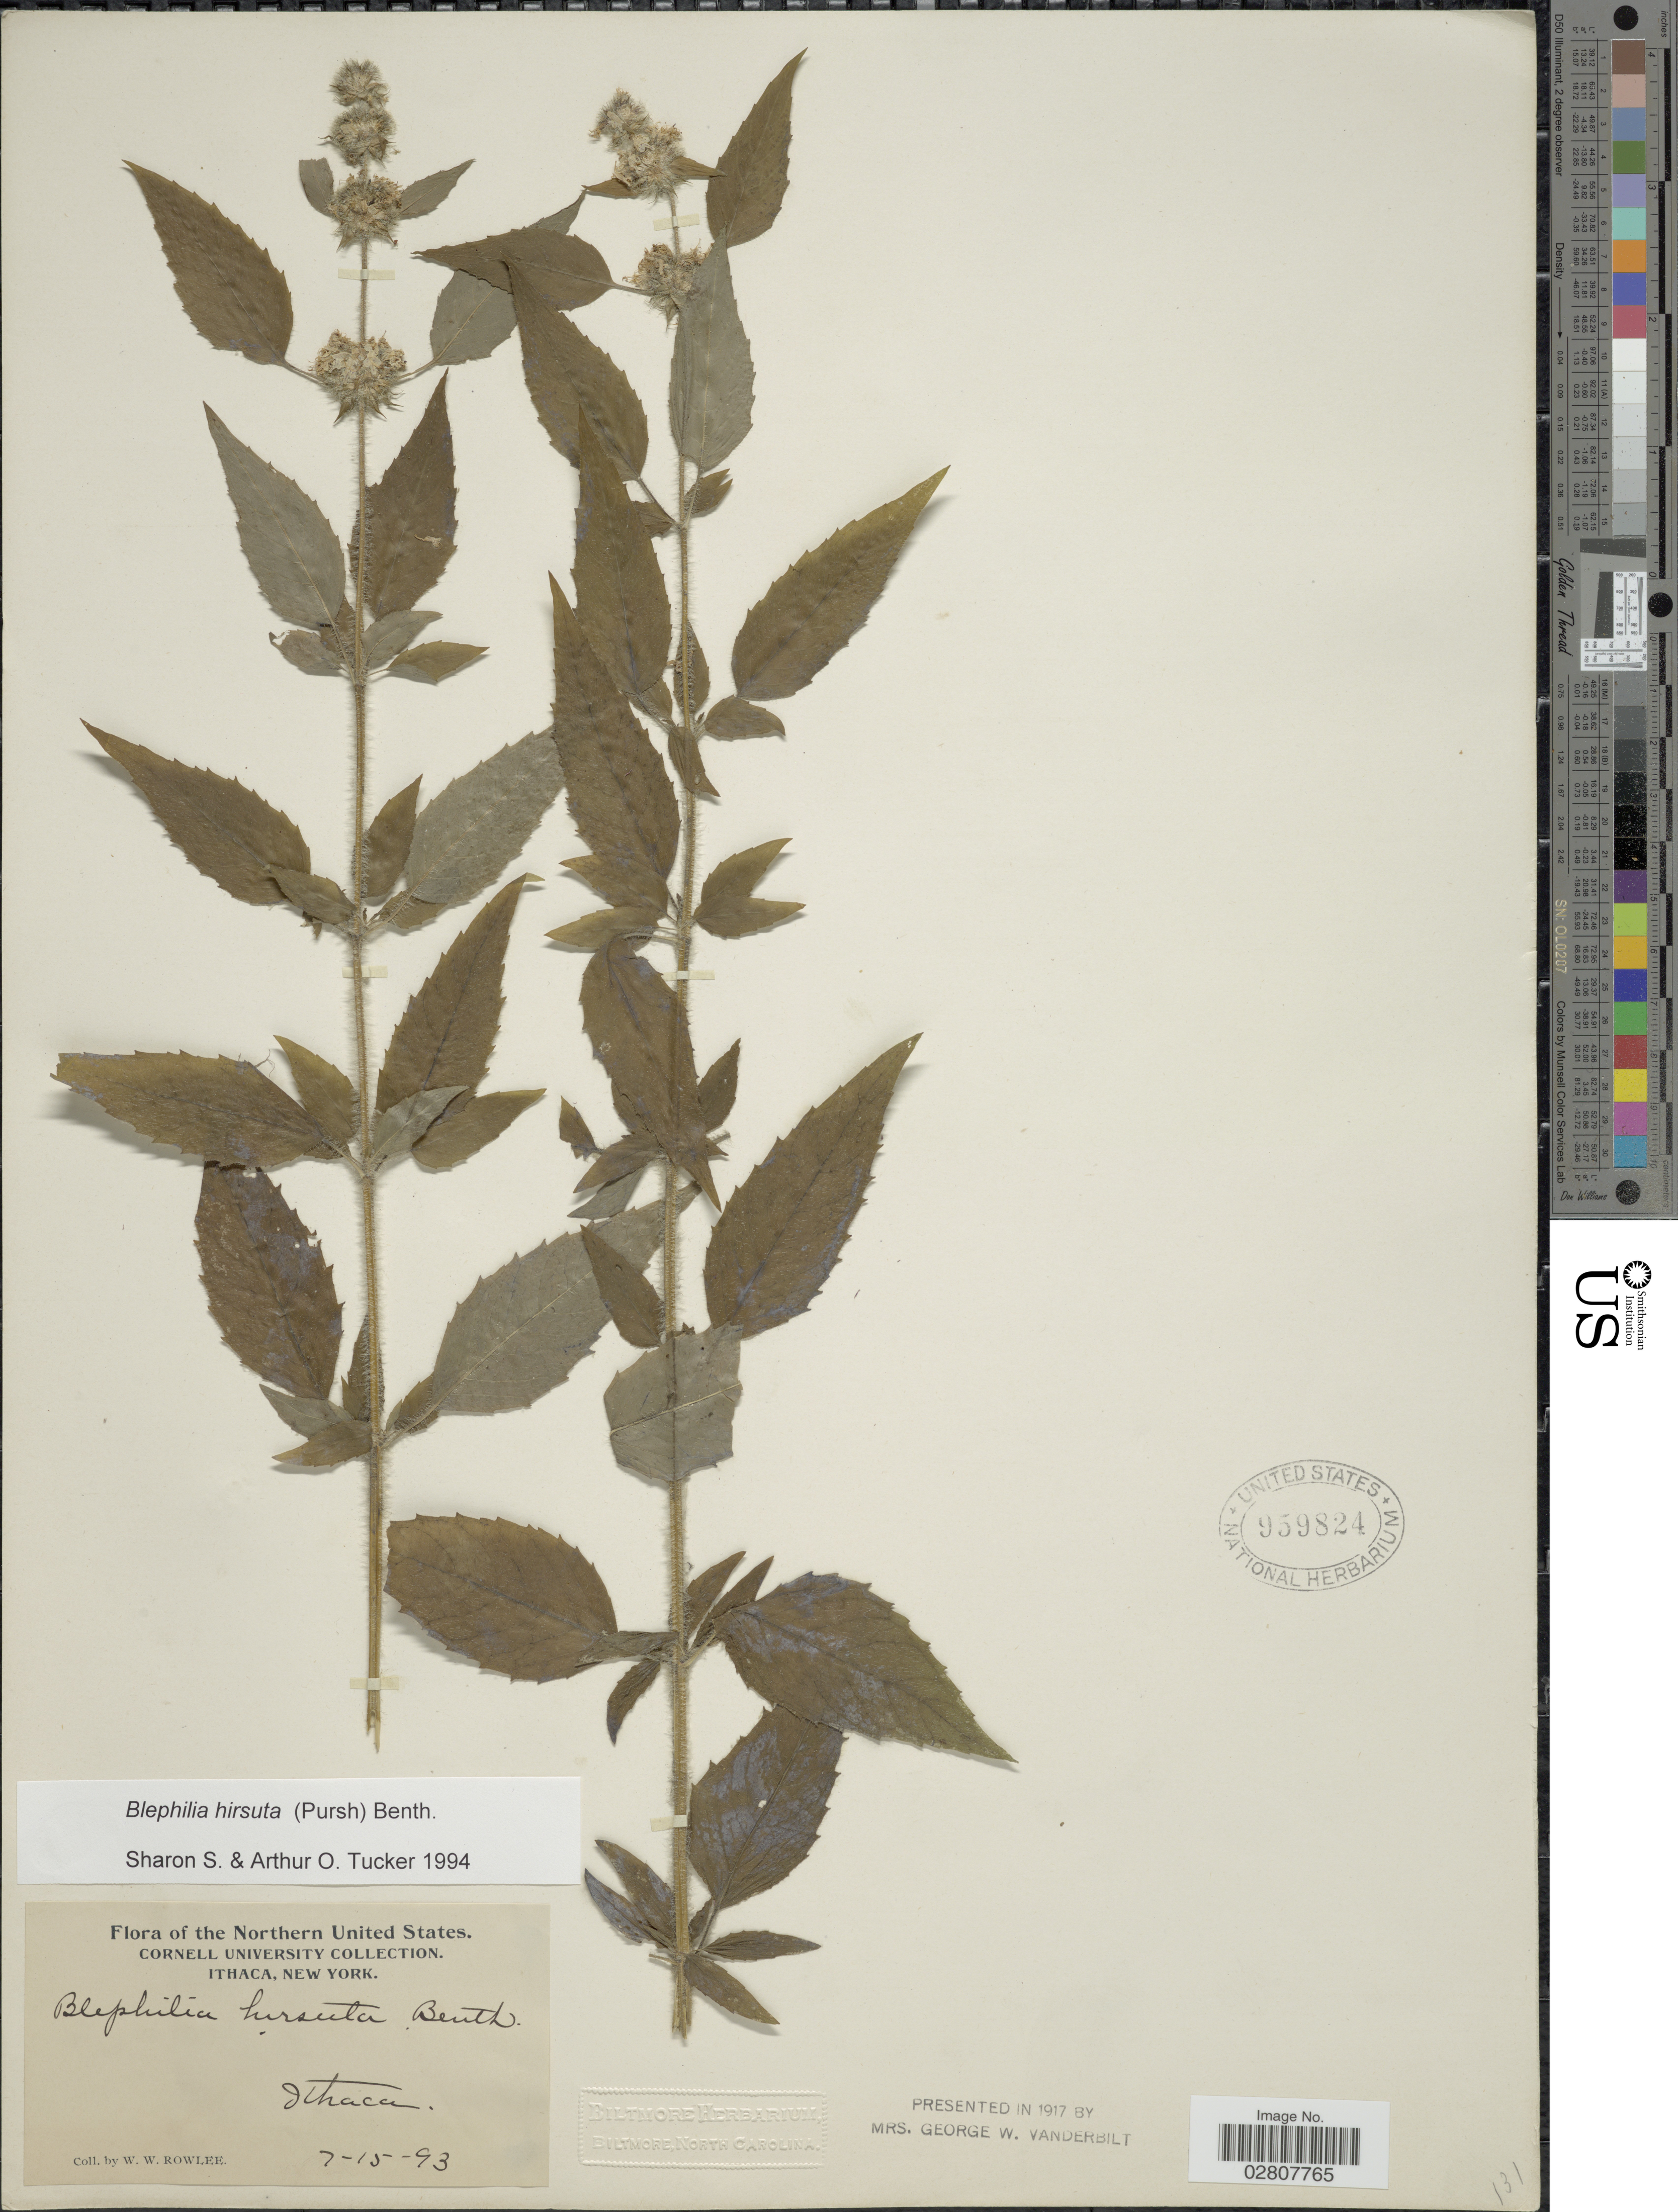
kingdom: Plantae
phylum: Tracheophyta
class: Magnoliopsida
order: Lamiales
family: Lamiaceae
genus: Blephilia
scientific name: Blephilia hirsuta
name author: (Pursh) Benth.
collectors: W. W. Rowlee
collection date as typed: Transcribed d/m/y: 15/7/93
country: United States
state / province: New York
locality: The Northern United States. Ithaca.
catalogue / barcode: US 959824